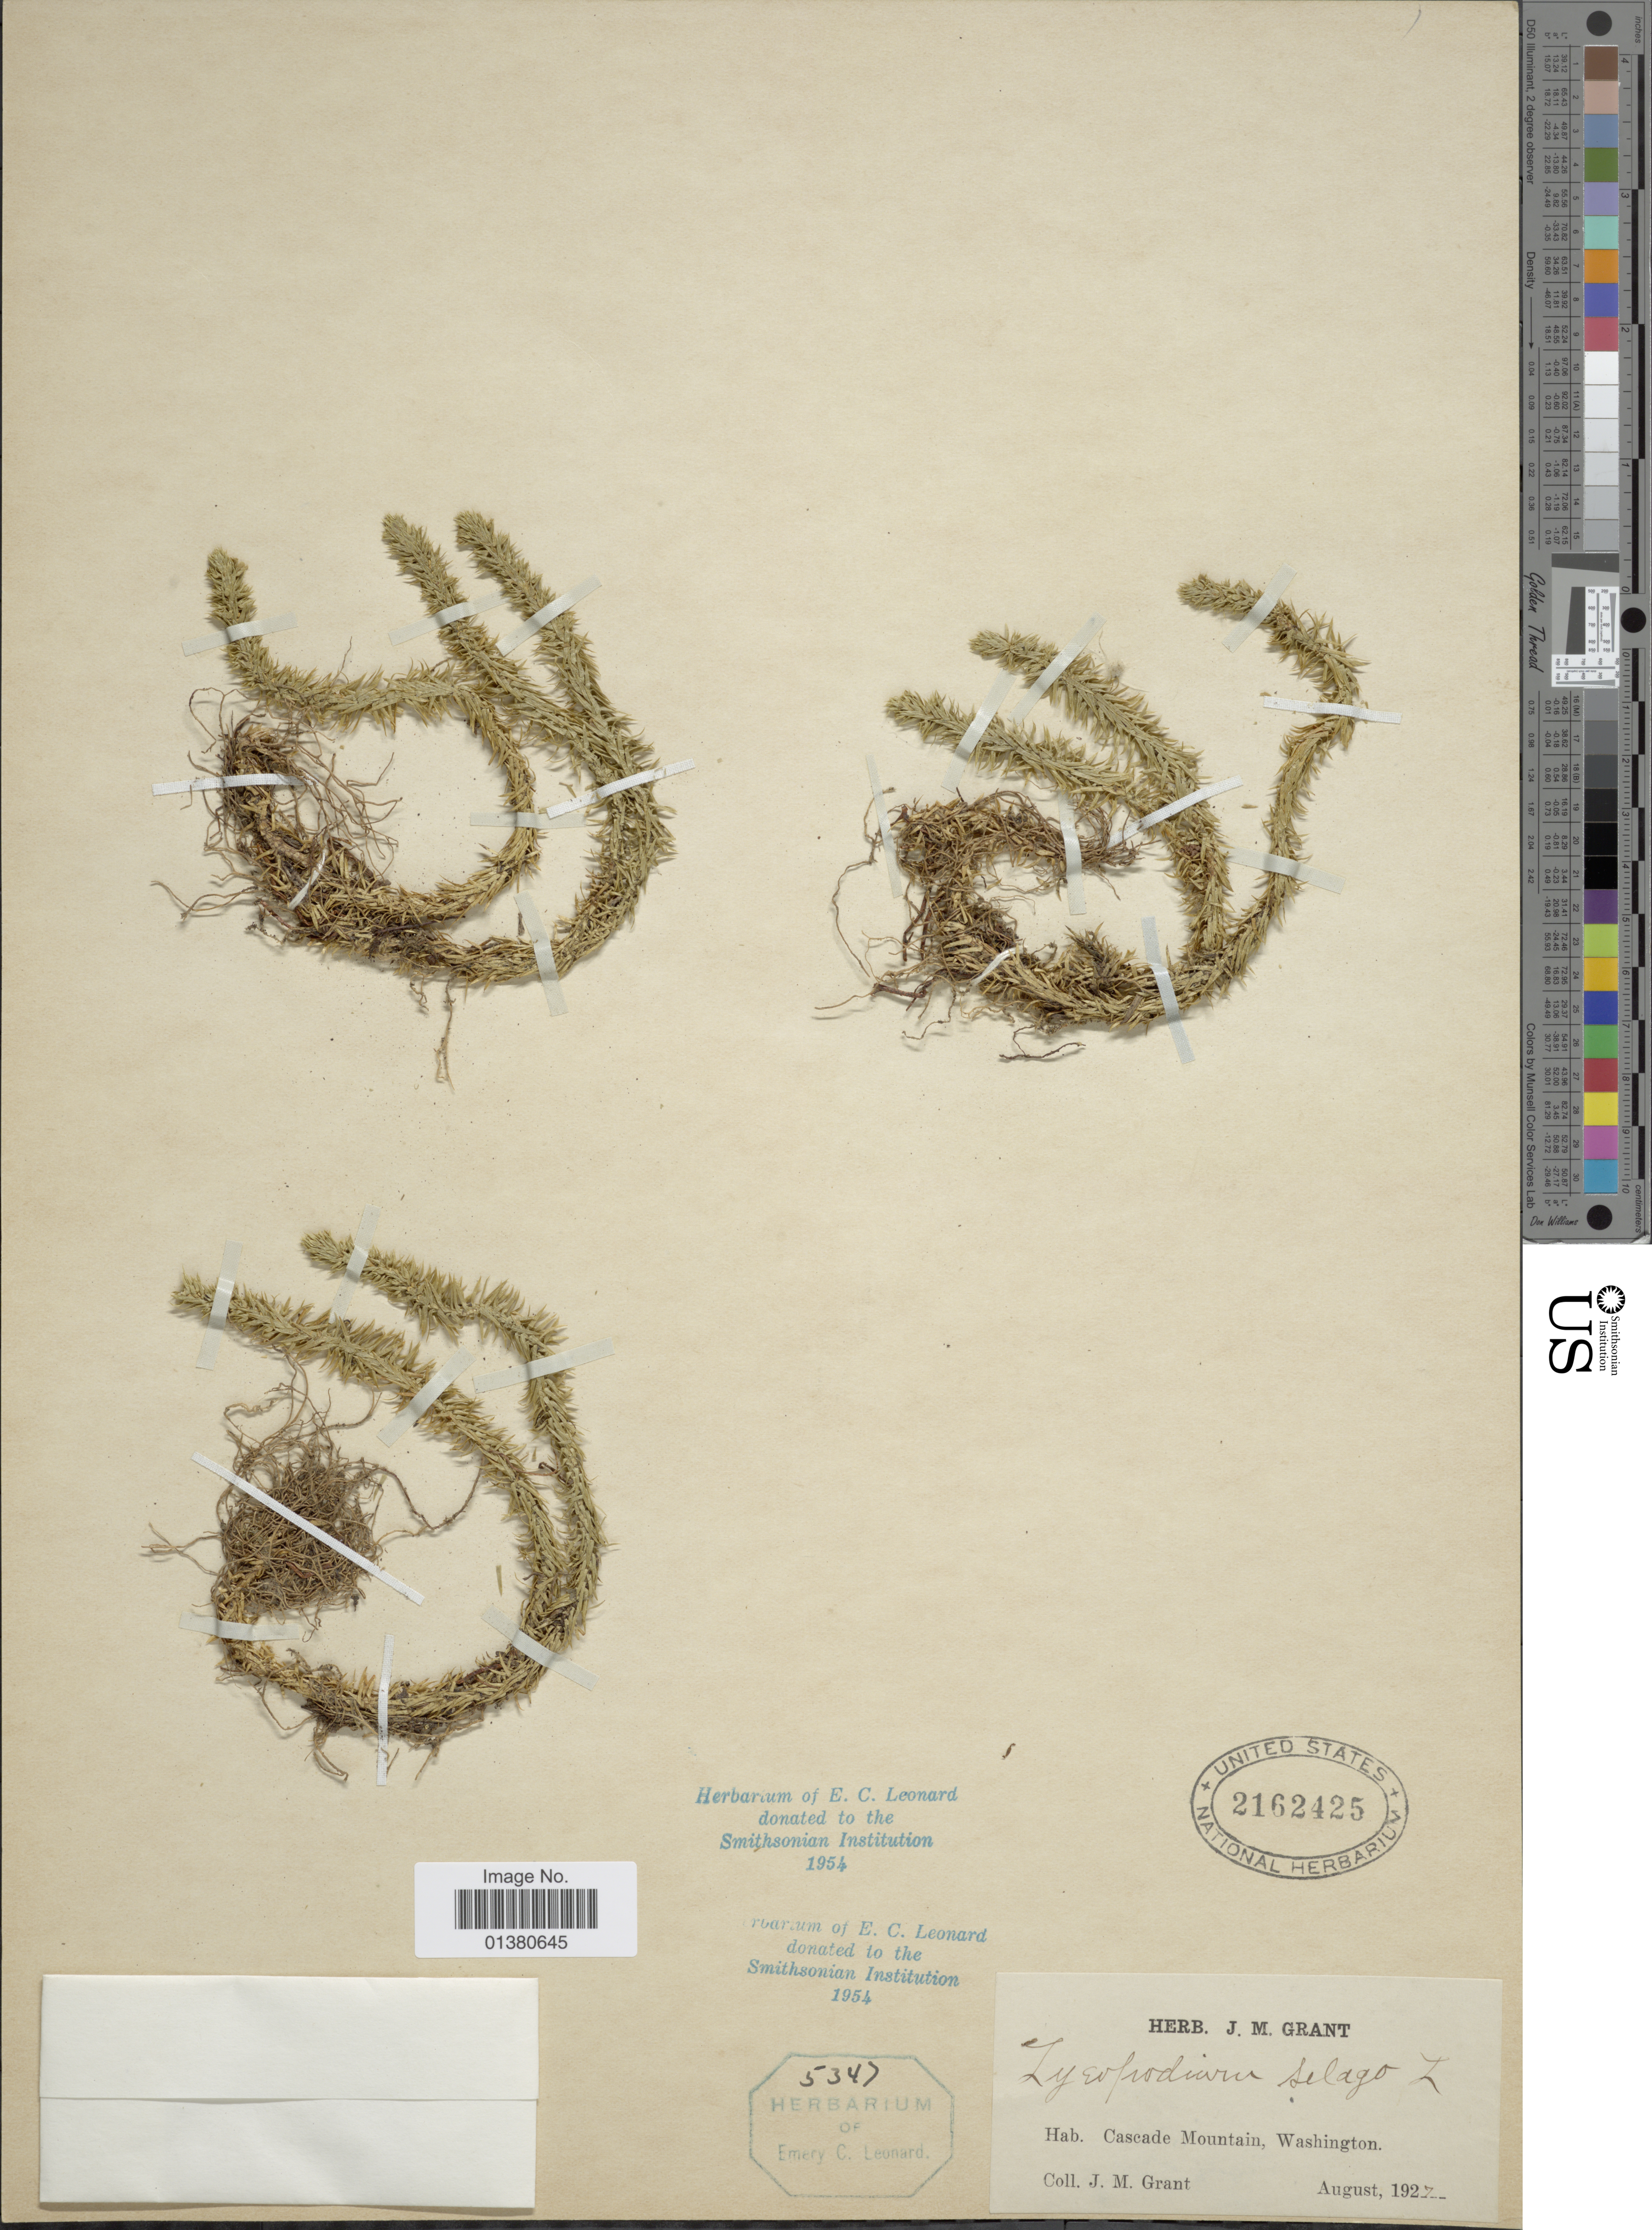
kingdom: Plantae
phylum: Tracheophyta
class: Lycopodiopsida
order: Lycopodiales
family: Lycopodiaceae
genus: Huperzia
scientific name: Huperzia selago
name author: (L.) Bernh. ex Schrank & Mart.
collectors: J. M. Grant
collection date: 1927-08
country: United States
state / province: Washington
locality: Cascade Mountain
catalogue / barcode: US 2162425